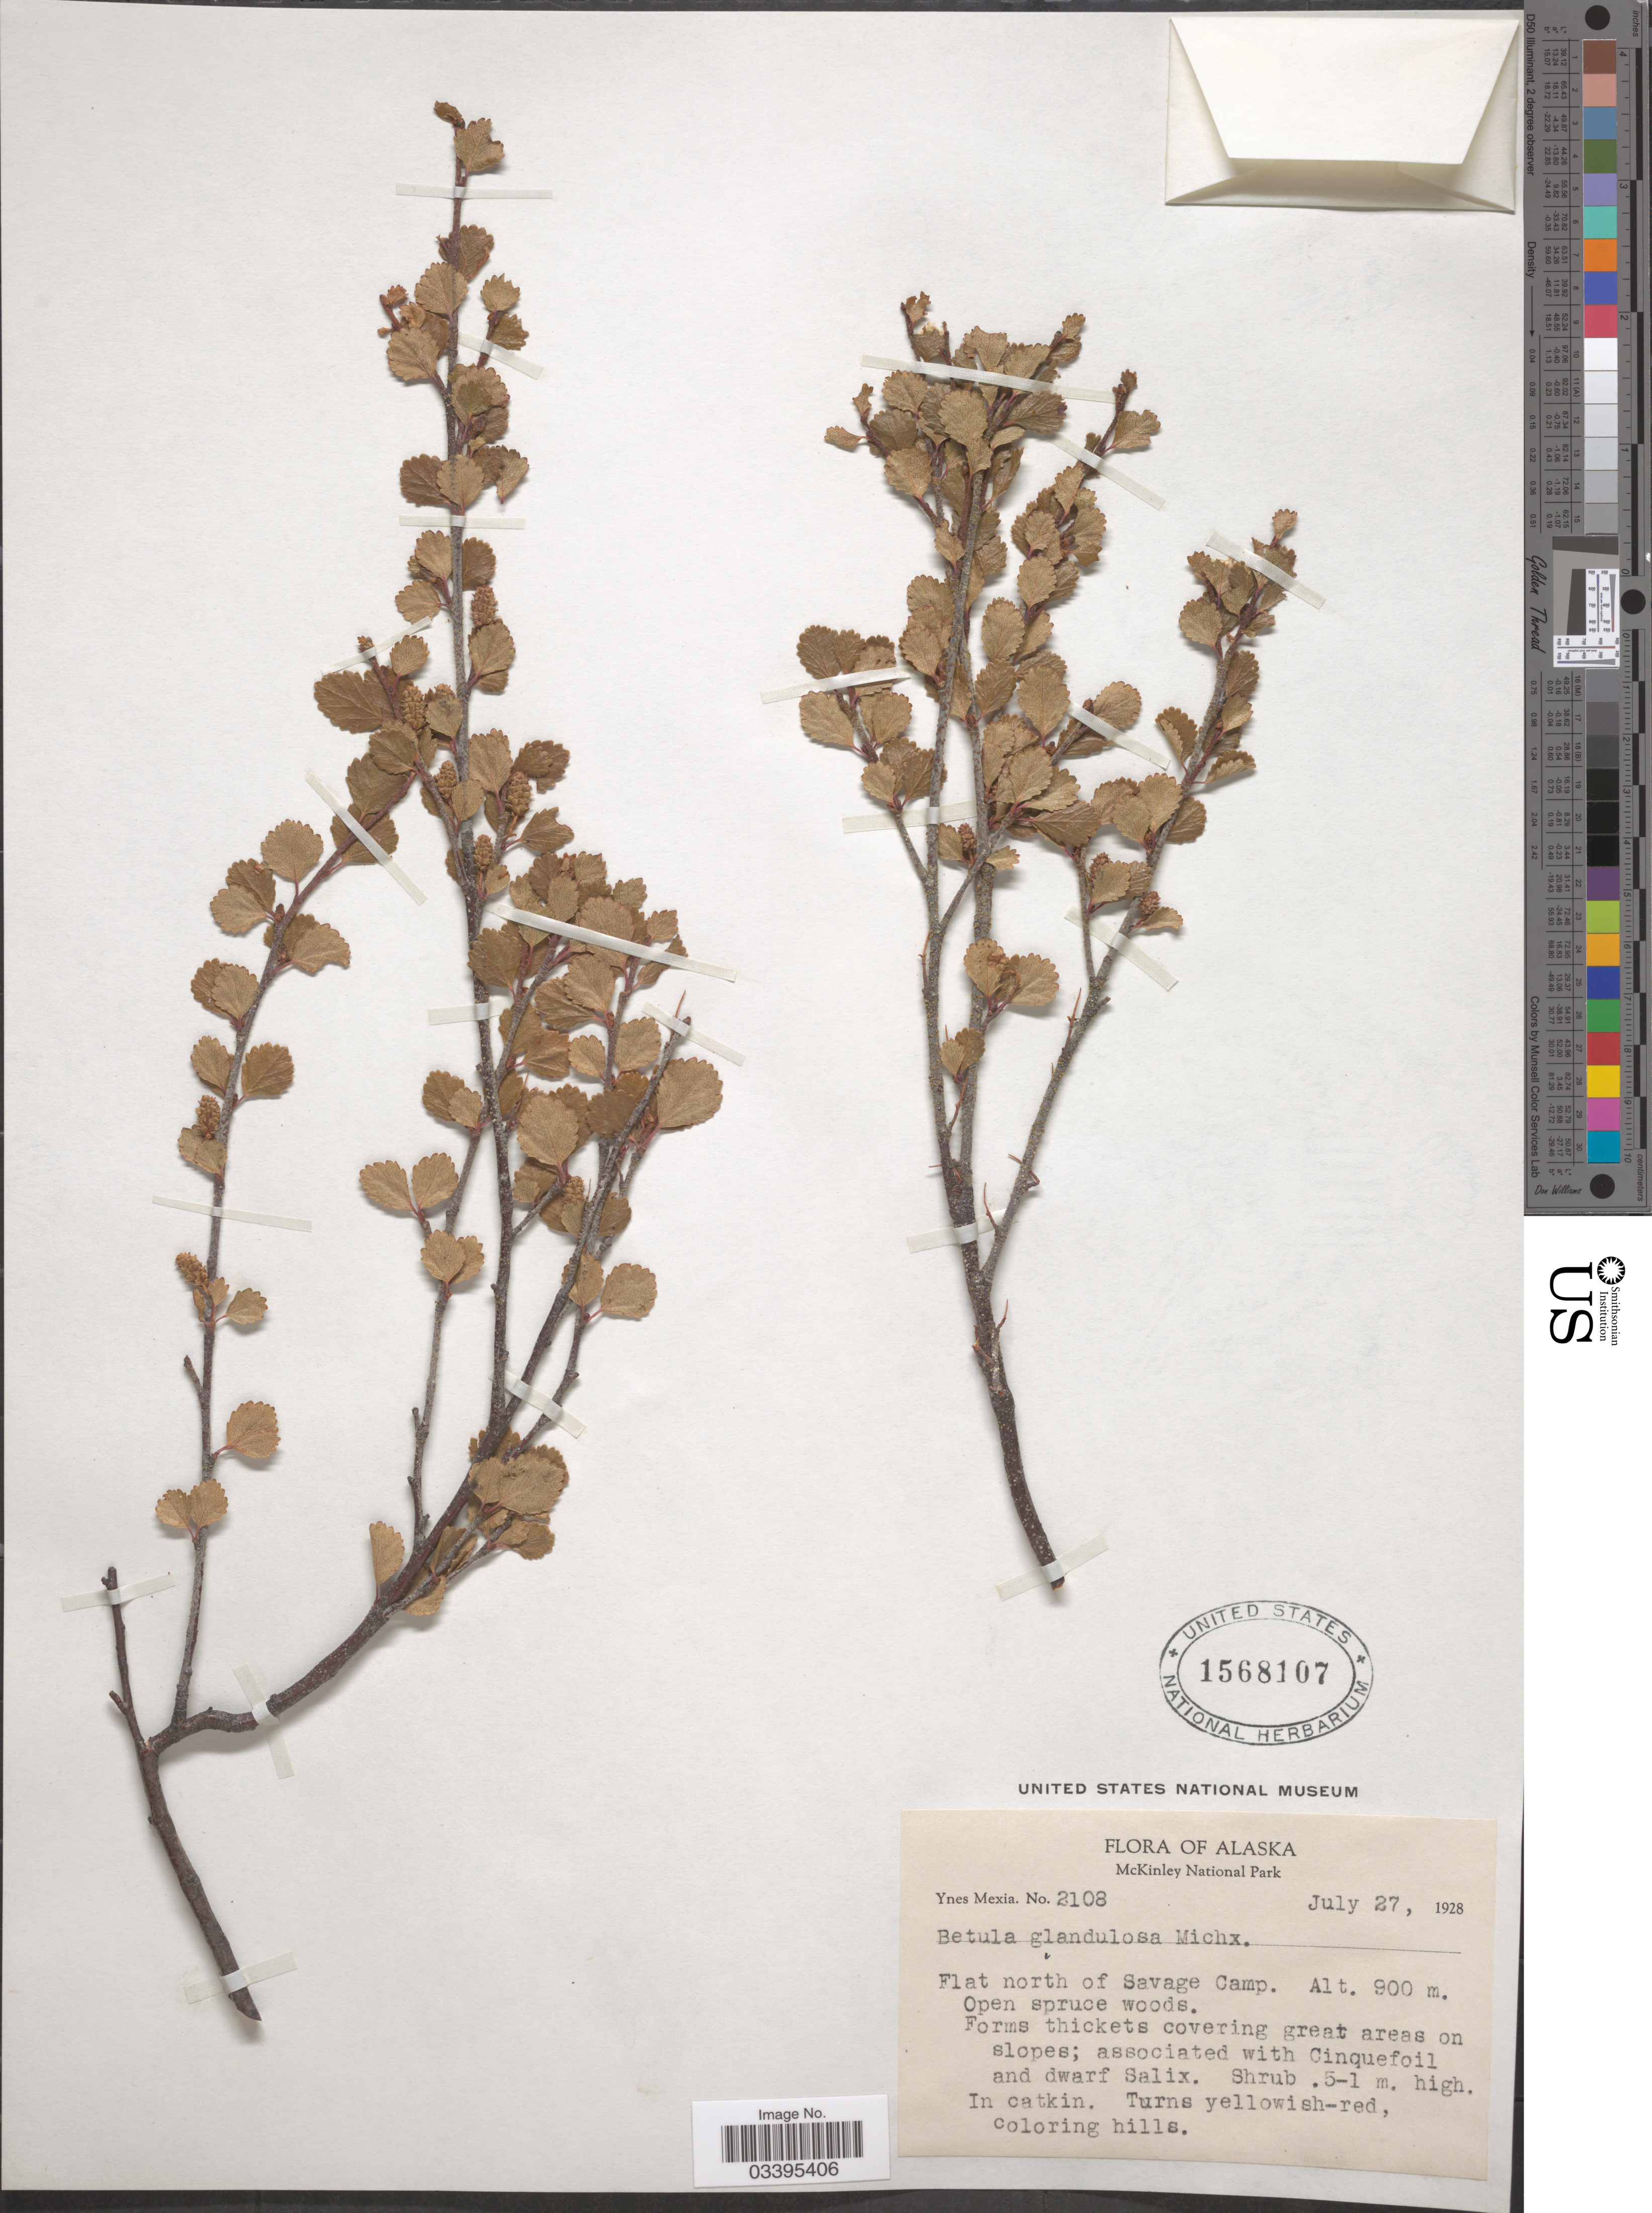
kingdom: Plantae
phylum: Tracheophyta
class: Magnoliopsida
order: Fagales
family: Betulaceae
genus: Betula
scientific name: Betula glandulosa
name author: Michx.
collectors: Y. Mexia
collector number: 2108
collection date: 1928-07-27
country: United States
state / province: Alaska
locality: McKinley National Park. Flat north of Savage Camp.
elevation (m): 900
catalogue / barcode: US 1568107